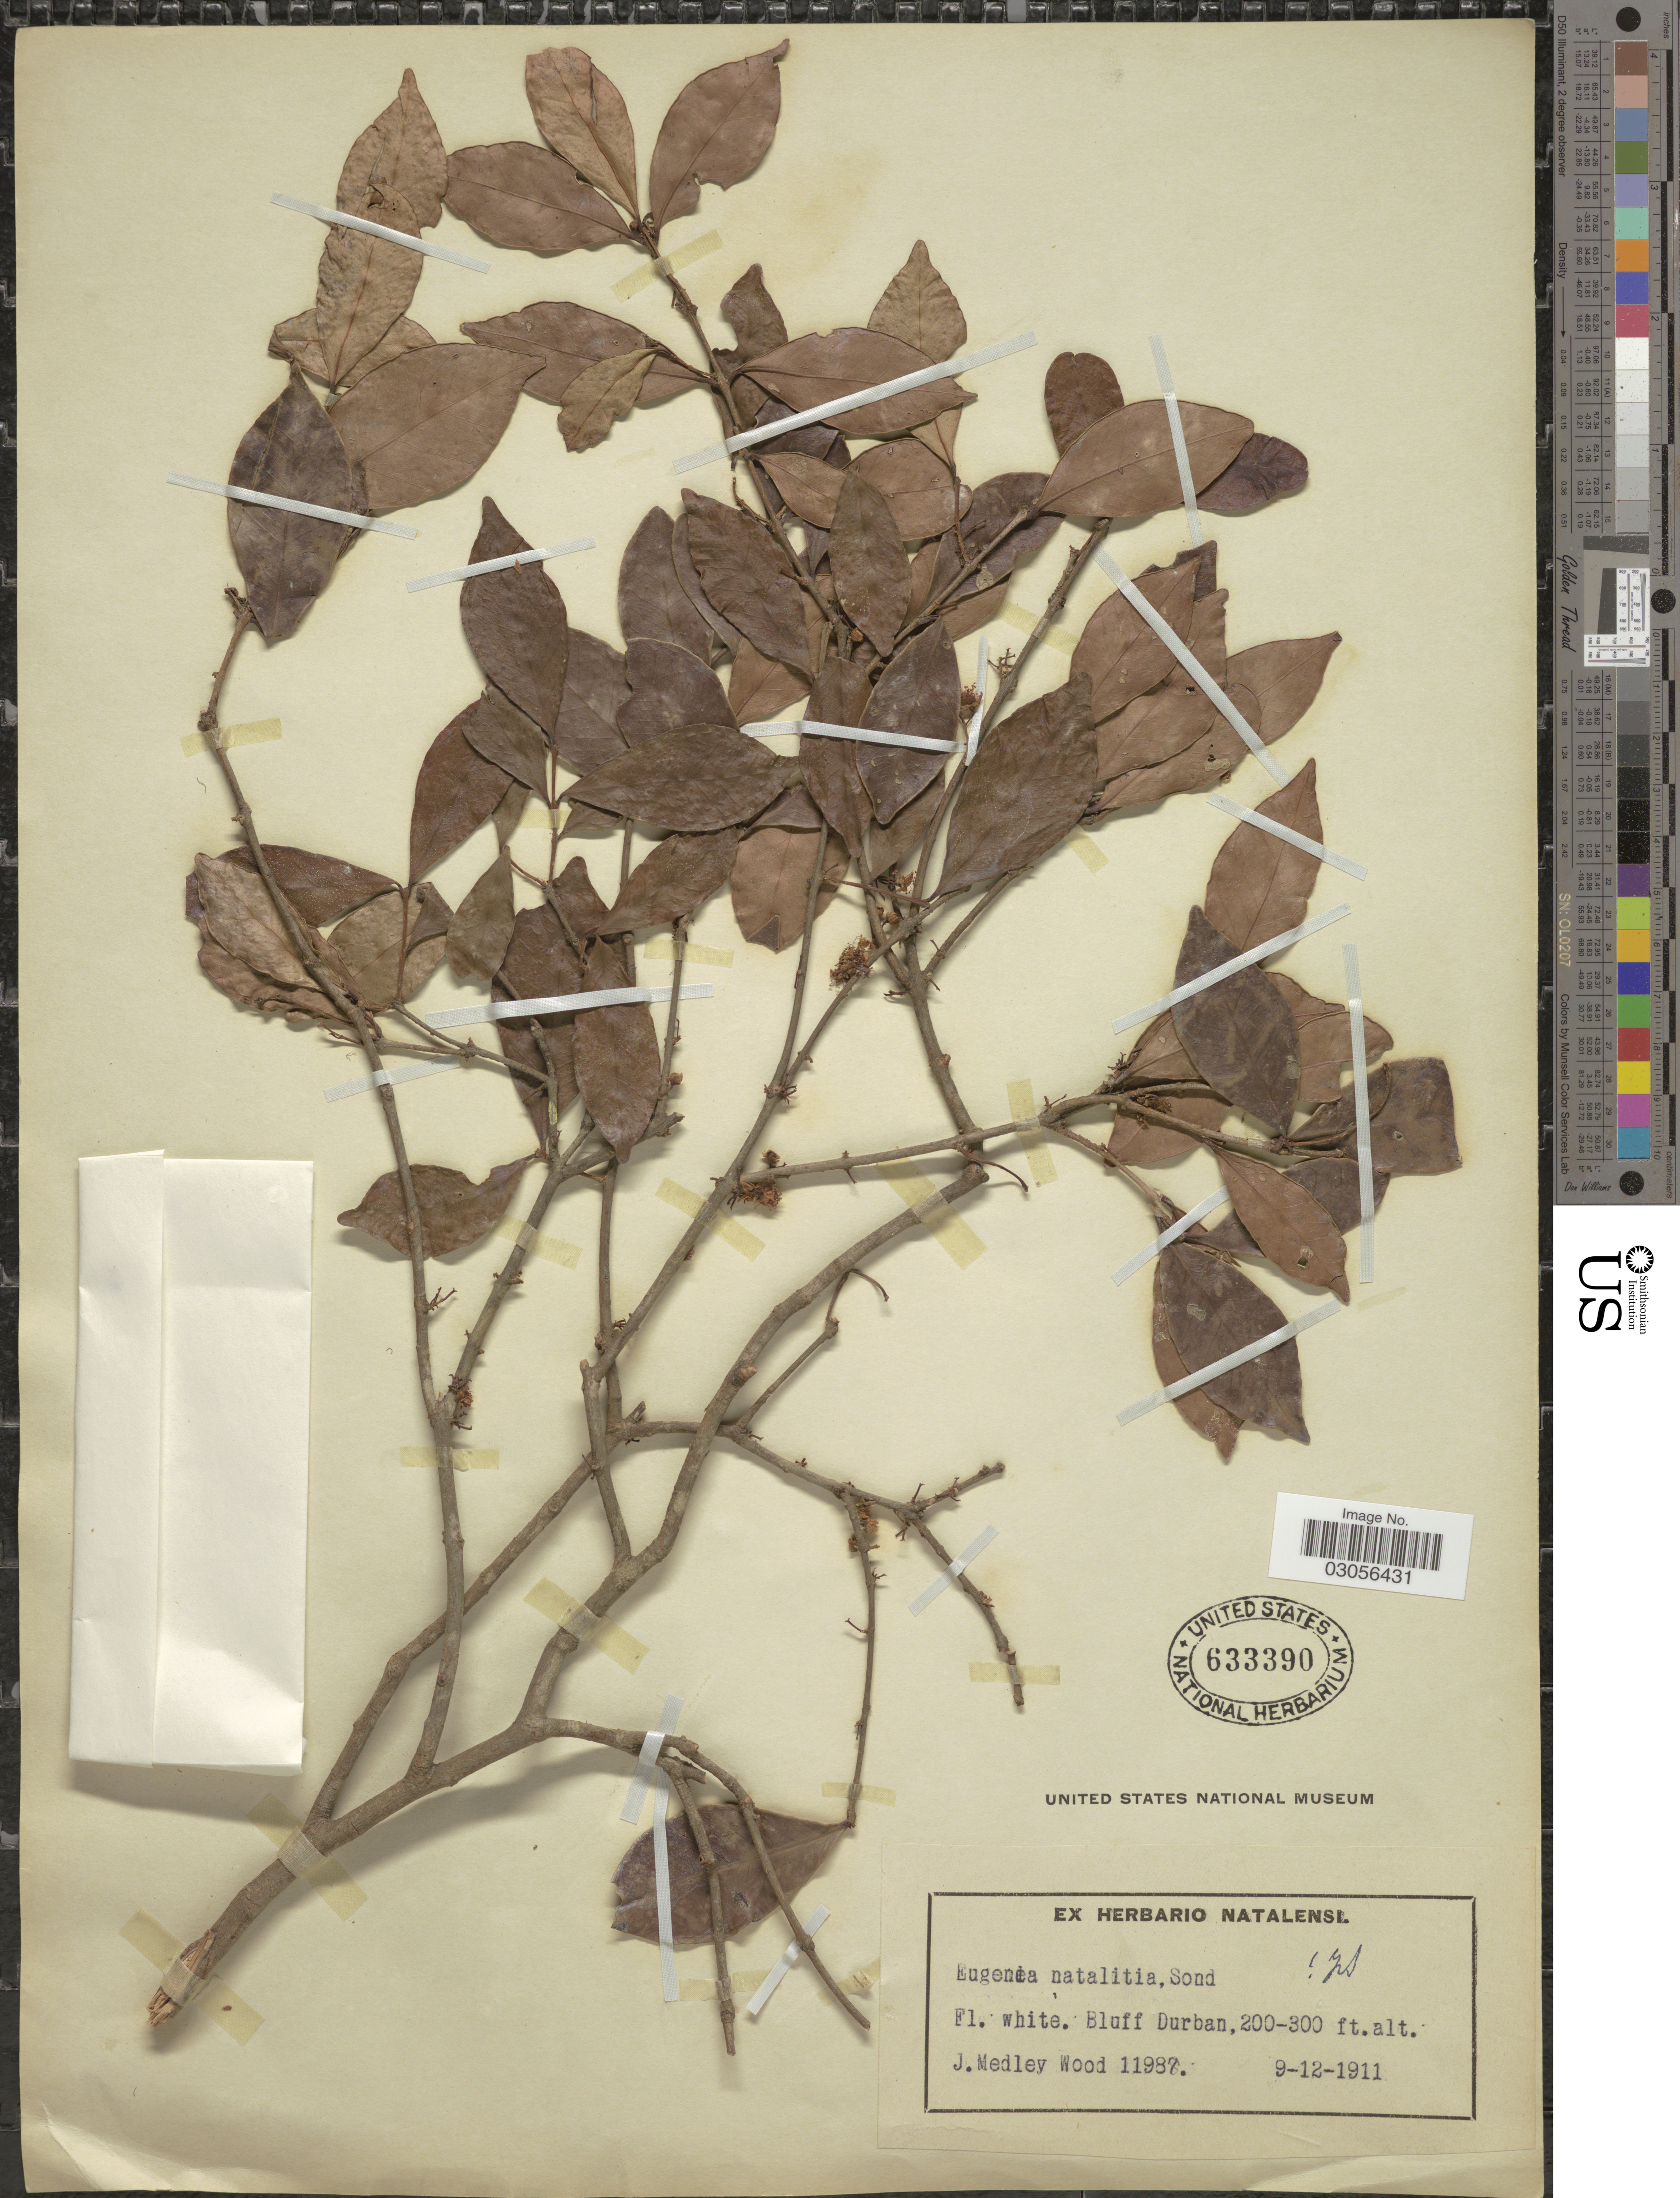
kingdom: Plantae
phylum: Tracheophyta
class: Magnoliopsida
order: Myrtales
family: Myrtaceae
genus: Eugenia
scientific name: Eugenia natalitia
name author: Sond.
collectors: J. M. Wood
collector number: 11987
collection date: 1911-12-09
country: South Africa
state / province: KwaZulu-Natal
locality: Bluff Durban.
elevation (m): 61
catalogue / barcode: US 633390